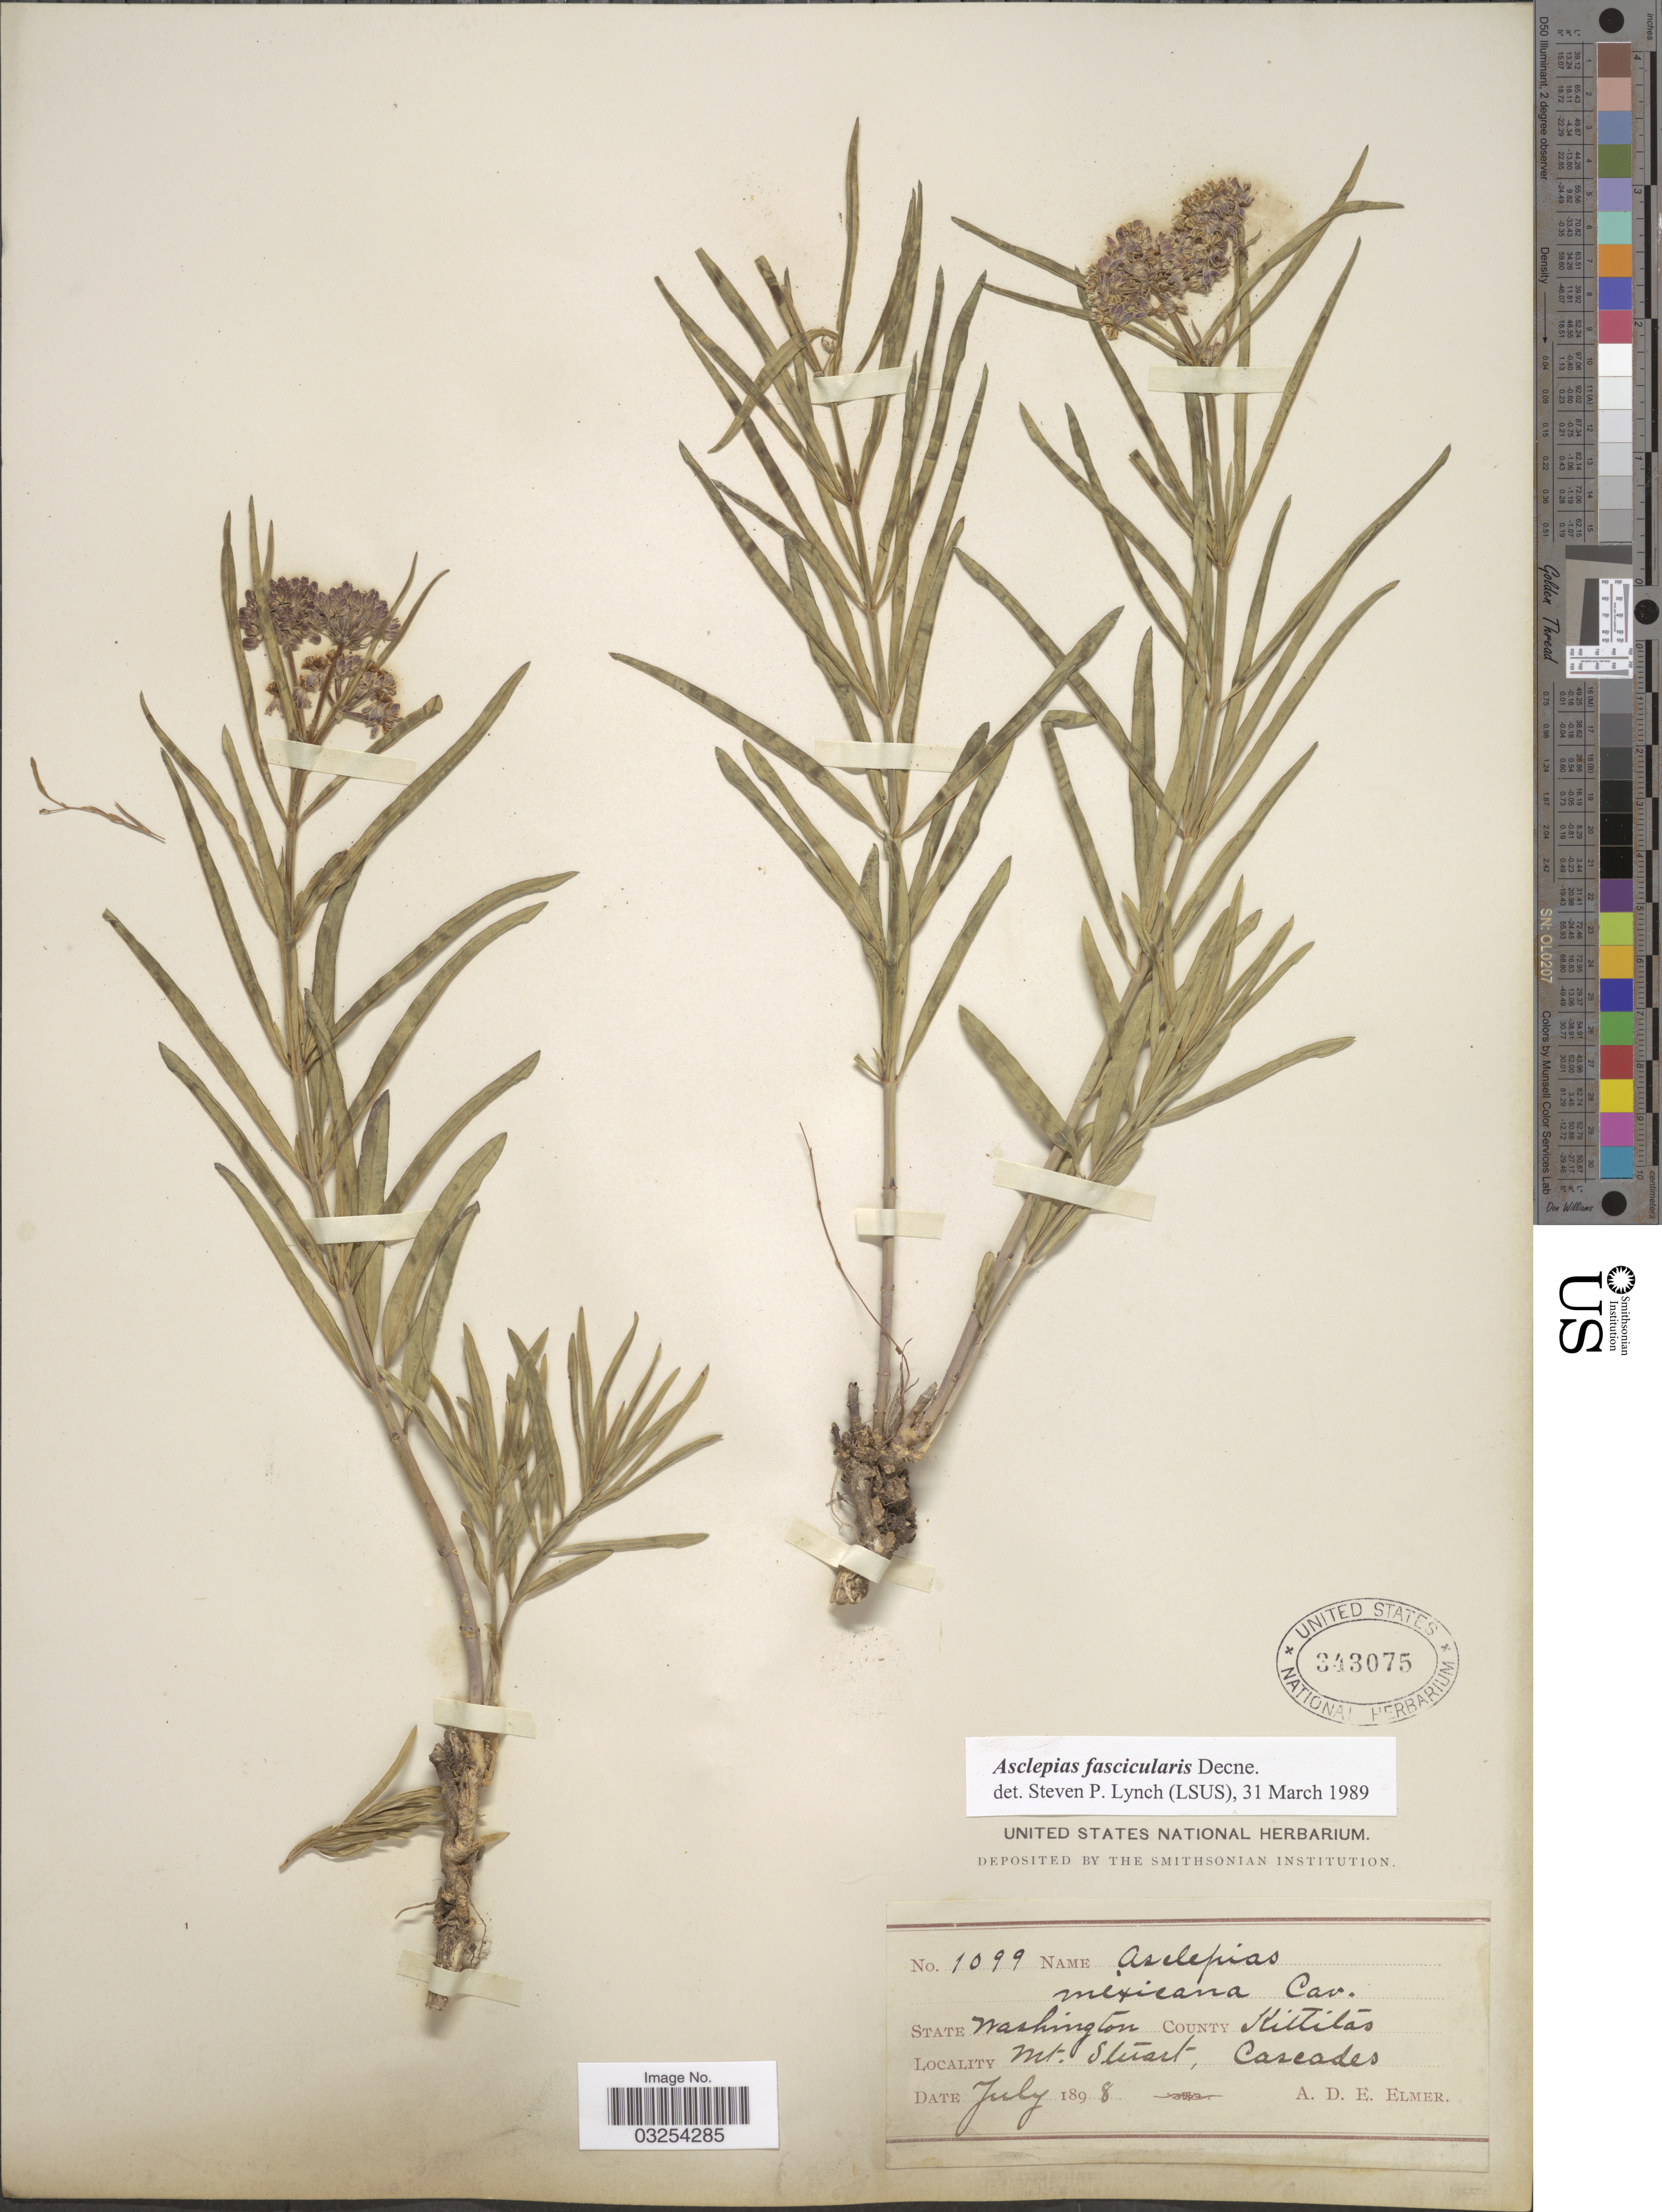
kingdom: Plantae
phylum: Tracheophyta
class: Magnoliopsida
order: Gentianales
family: Apocynaceae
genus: Asclepias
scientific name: Asclepias fascicularis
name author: Decne.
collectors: A. D. E. Elmer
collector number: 1099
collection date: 1898-07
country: United States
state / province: Washington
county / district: Kittitas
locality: County Kittitas. Mt. Stuart, Cascades.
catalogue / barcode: US 343075